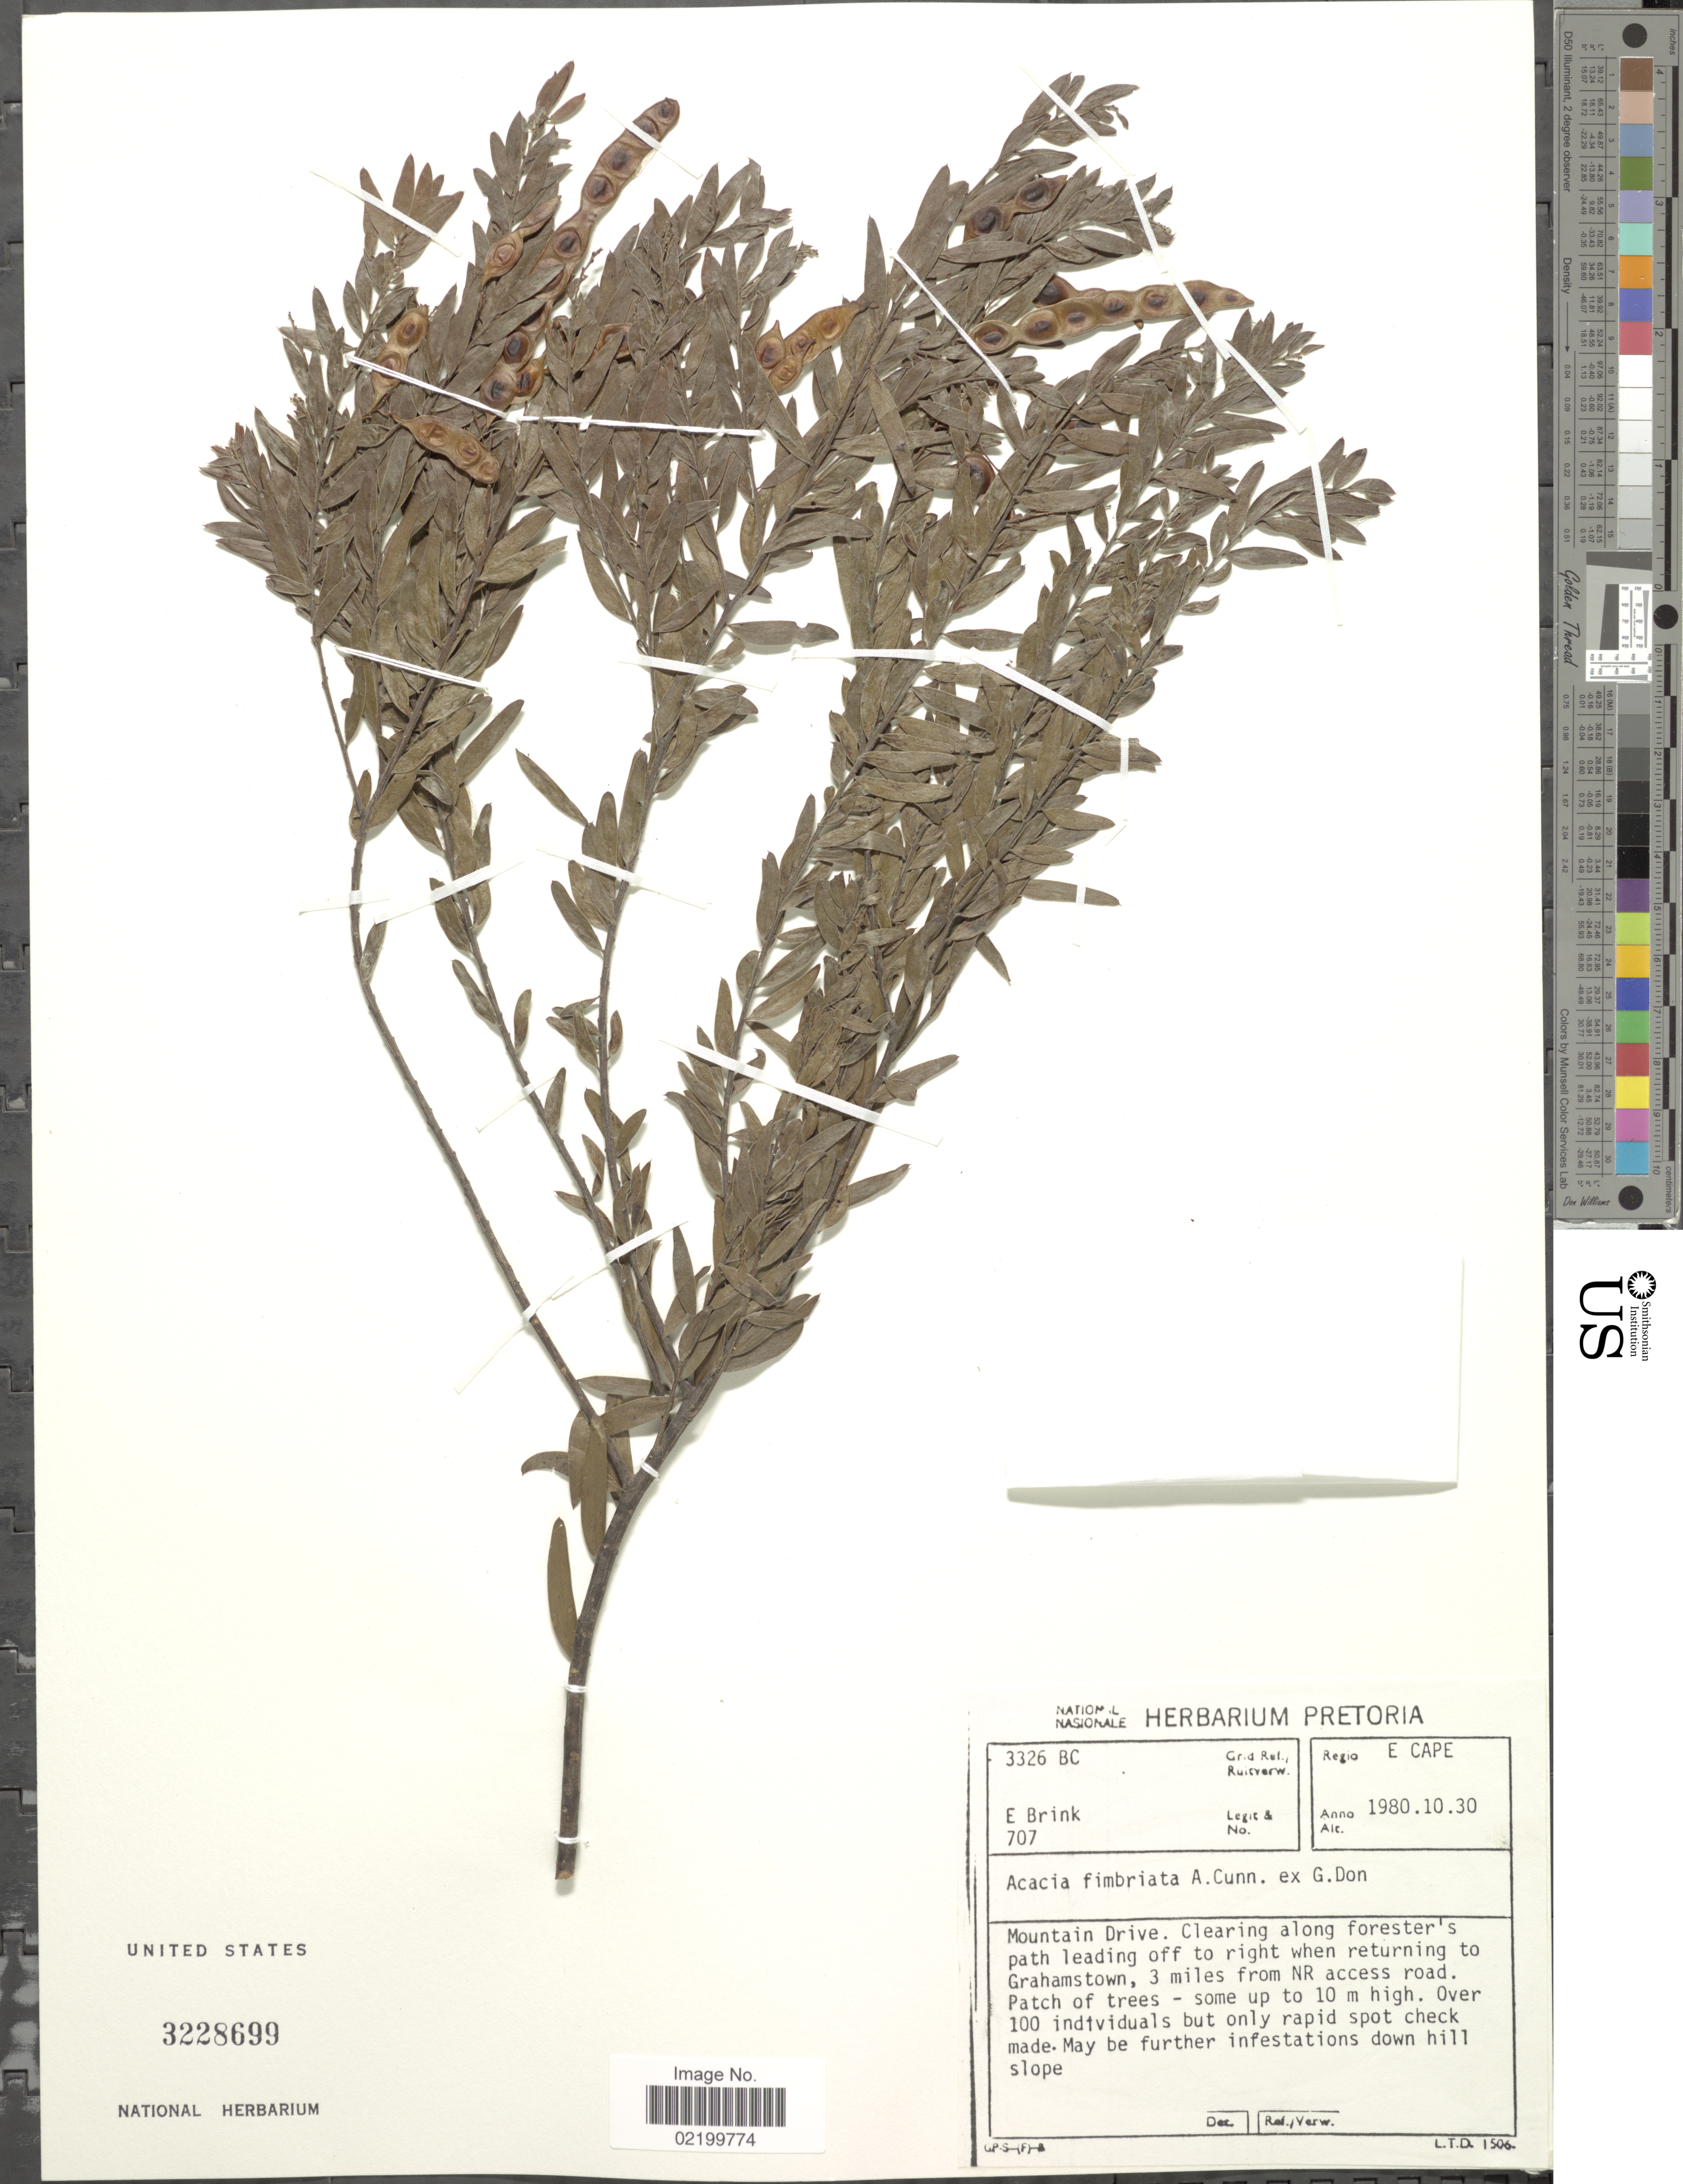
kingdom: Plantae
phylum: Tracheophyta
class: Magnoliopsida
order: Fabales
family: Fabaceae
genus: Acacia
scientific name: Acacia fimbriata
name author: A. Cunn. ex G. Don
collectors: E. Brink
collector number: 707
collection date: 1980-10-30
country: South Africa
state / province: Eastern Cape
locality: Regio E Cape. Mountain Drive. Clearing along forester's path leading off to right when returning to Grahamstown, 3 miles from NR access road.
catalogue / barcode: US 3228699